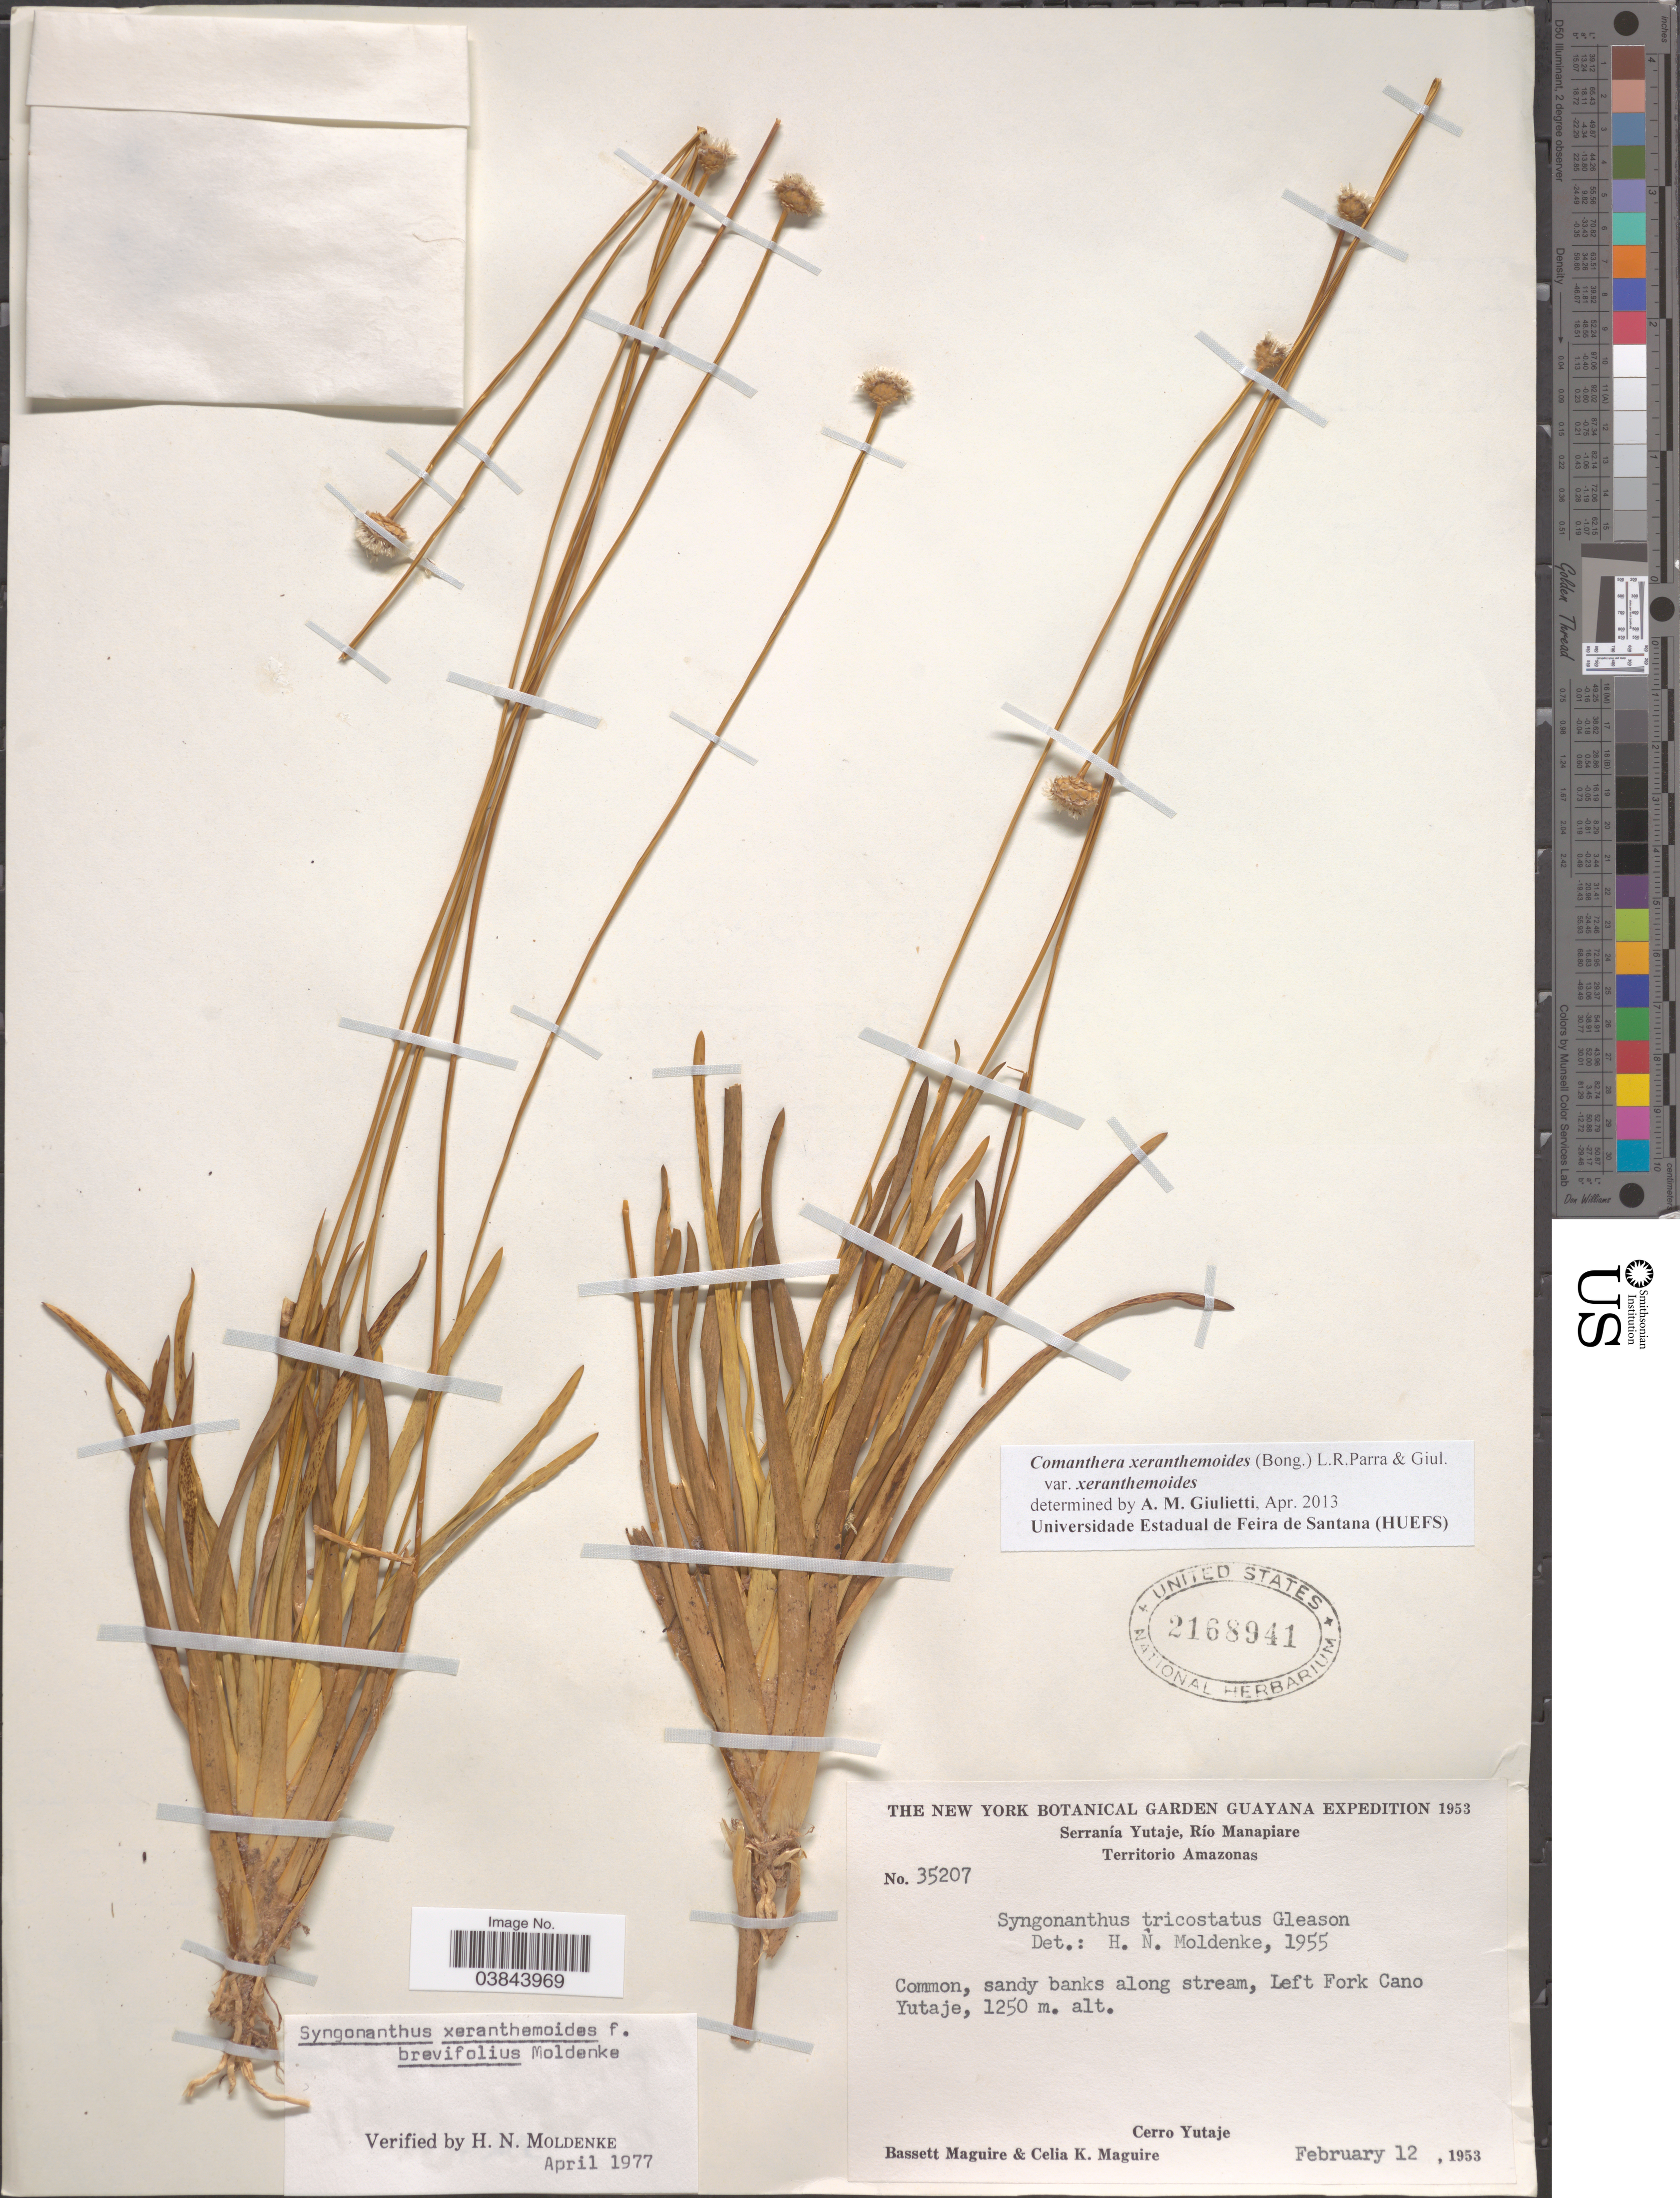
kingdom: Plantae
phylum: Tracheophyta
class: Liliopsida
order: Poales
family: Eriocaulaceae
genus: Comanthera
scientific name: Comanthera xeranthemoides var. xeranthemoides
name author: (Bong.) L.R. Parra & Giul.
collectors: B. Maguire & C. K. Maguire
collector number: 35207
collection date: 1953-02-12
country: Venezuela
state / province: Amazonas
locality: Serranía Yutaje, Río Manapiare, Territorio Amazonas. Sandy banks along stream, Left Fork Cano Yutaje. Cerro Yutaje.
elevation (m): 1250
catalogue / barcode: US 2168941